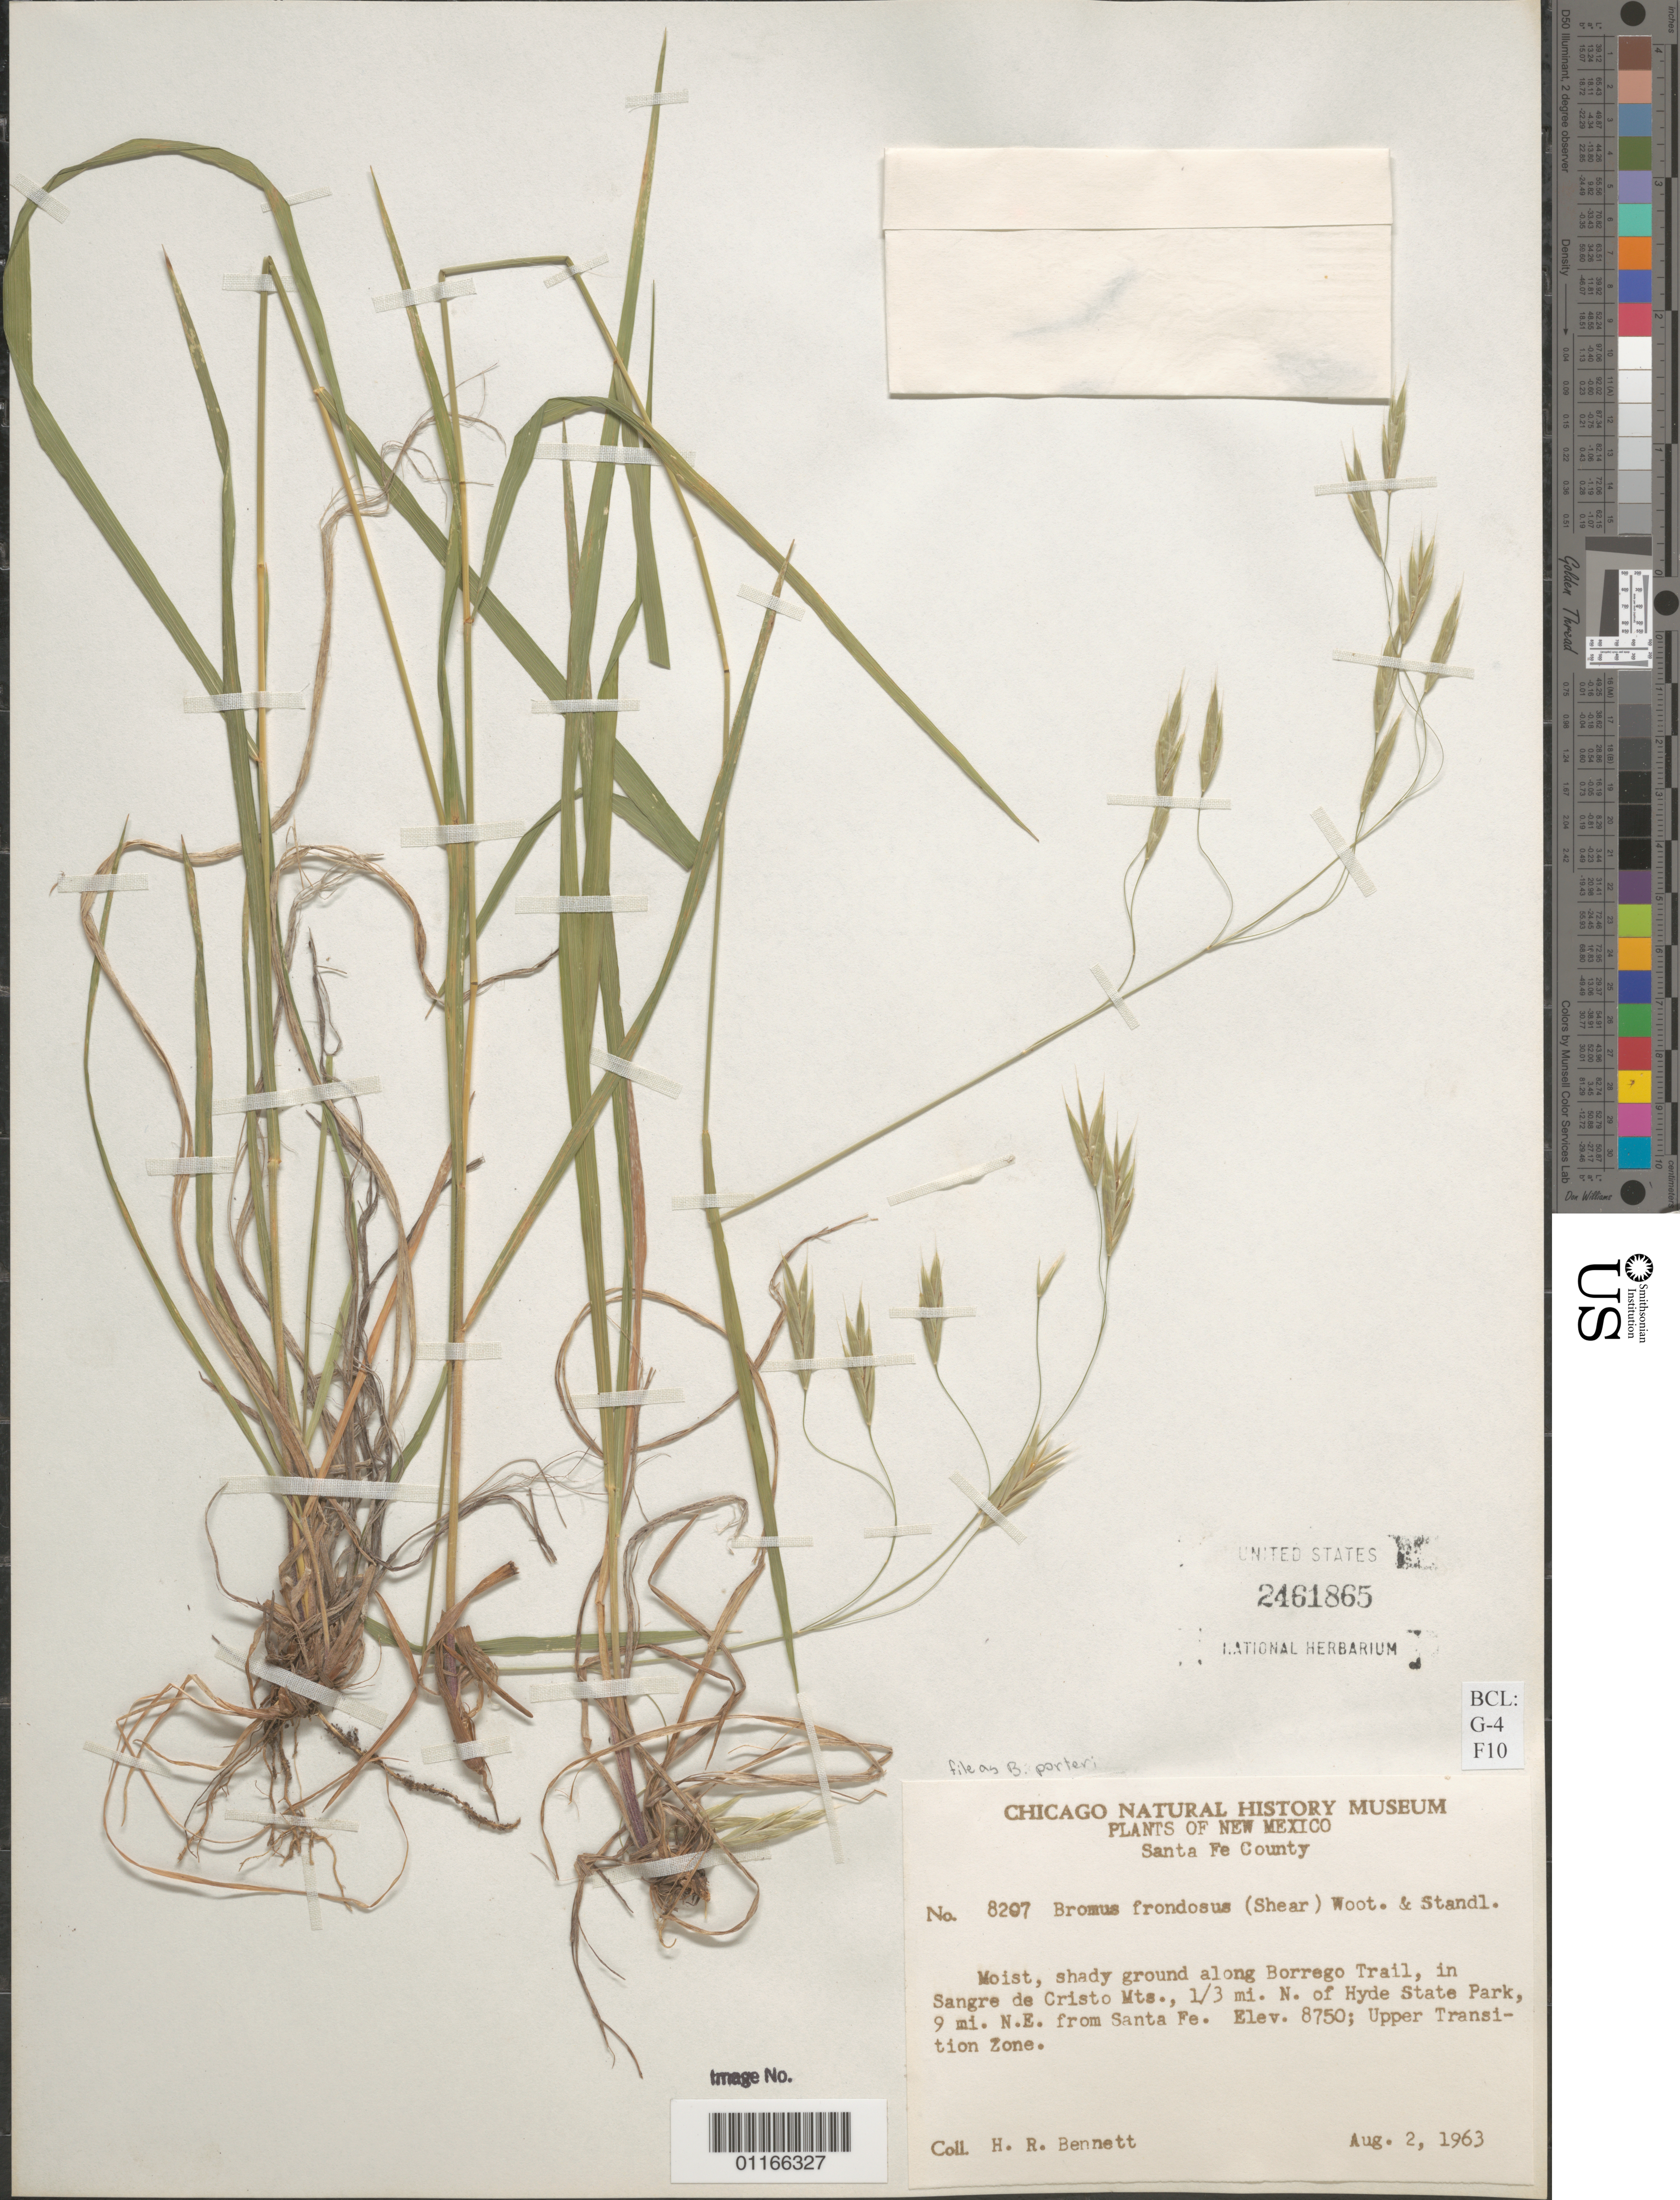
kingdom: Plantae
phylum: Tracheophyta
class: Liliopsida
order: Poales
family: Poaceae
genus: Bromus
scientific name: Bromus porteri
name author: (J.M. Coult.) Nash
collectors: H. R. Bennett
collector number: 8207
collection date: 1963-08-02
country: United States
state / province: New Mexico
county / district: Santa Fe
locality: Along Borrego Trail, in Sangre de Cristo Mts., 1/3 mi. N. of Hyde State Park, 9 mi. N.E. from Santa Fe.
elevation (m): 2667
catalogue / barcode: US 2461865